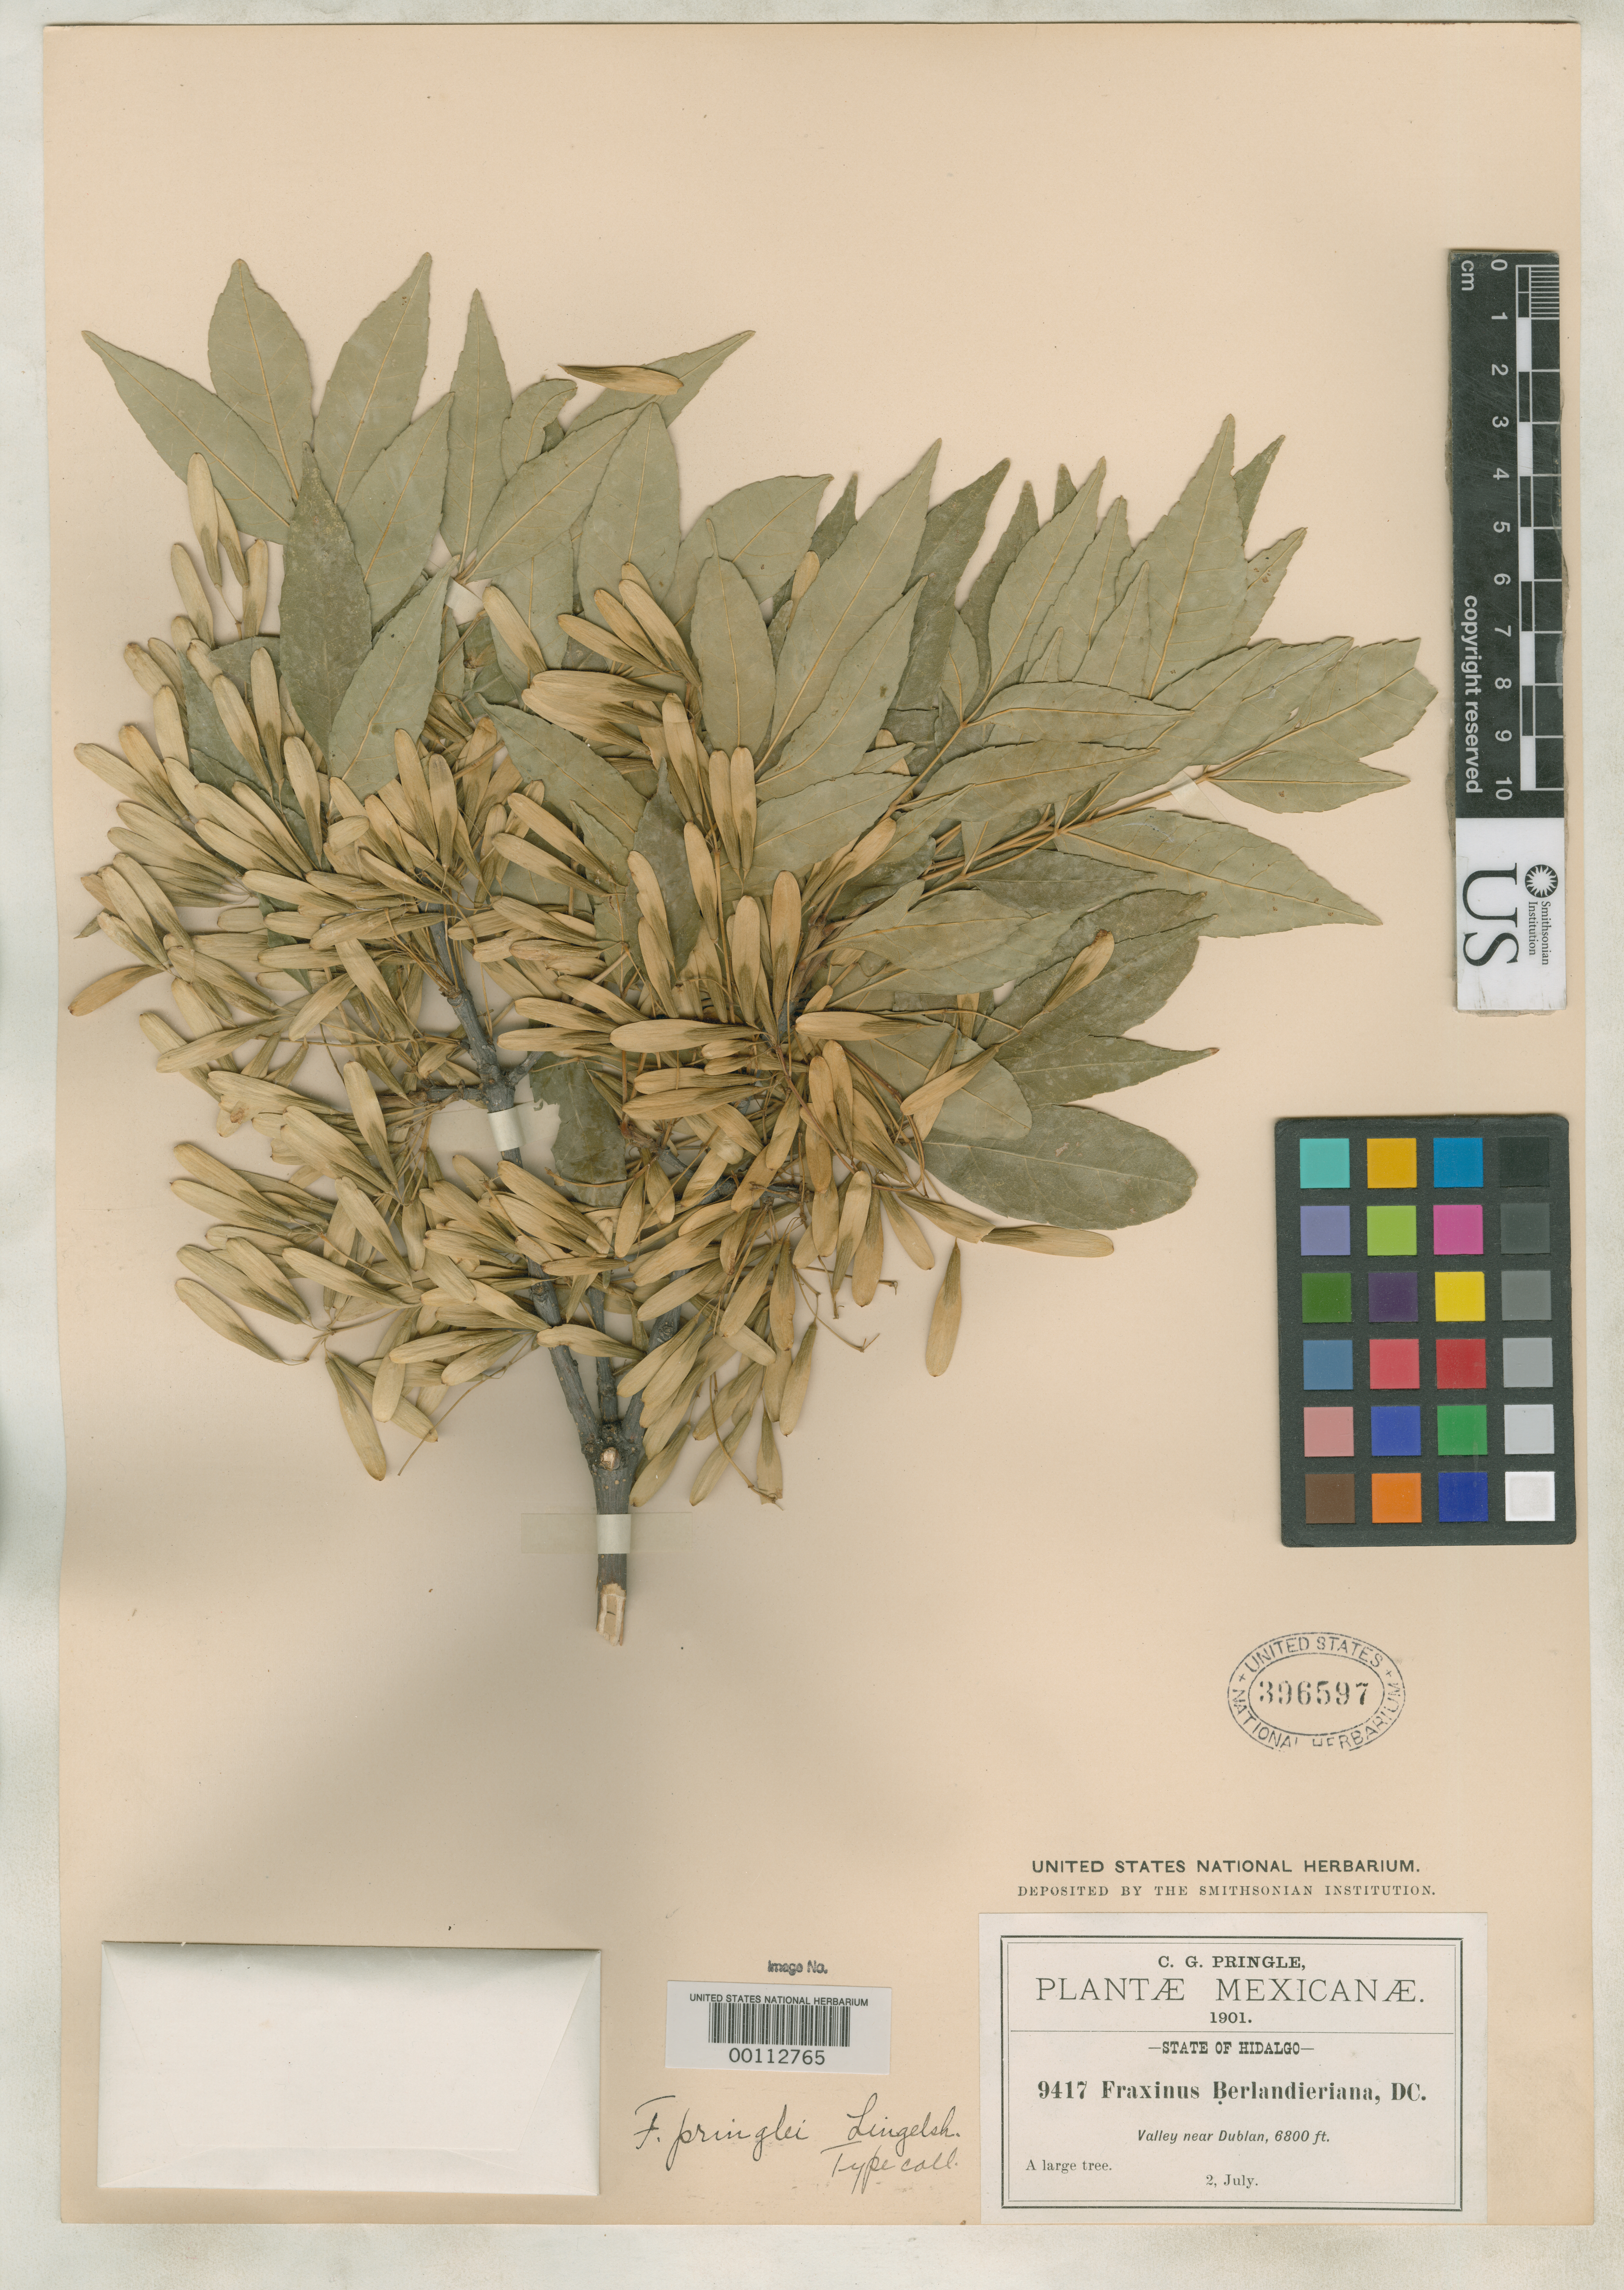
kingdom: Plantae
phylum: Tracheophyta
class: Magnoliopsida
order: Lamiales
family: Oleaceae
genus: Fraxinus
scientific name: Fraxinus pringlei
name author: Lingelsh.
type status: Isotype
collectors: C. G. Pringle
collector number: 9417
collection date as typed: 02 Jul 1901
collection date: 1901-07-02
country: Mexico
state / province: Hidalgo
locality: Valley near Dublan.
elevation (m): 2073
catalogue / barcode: US 396597